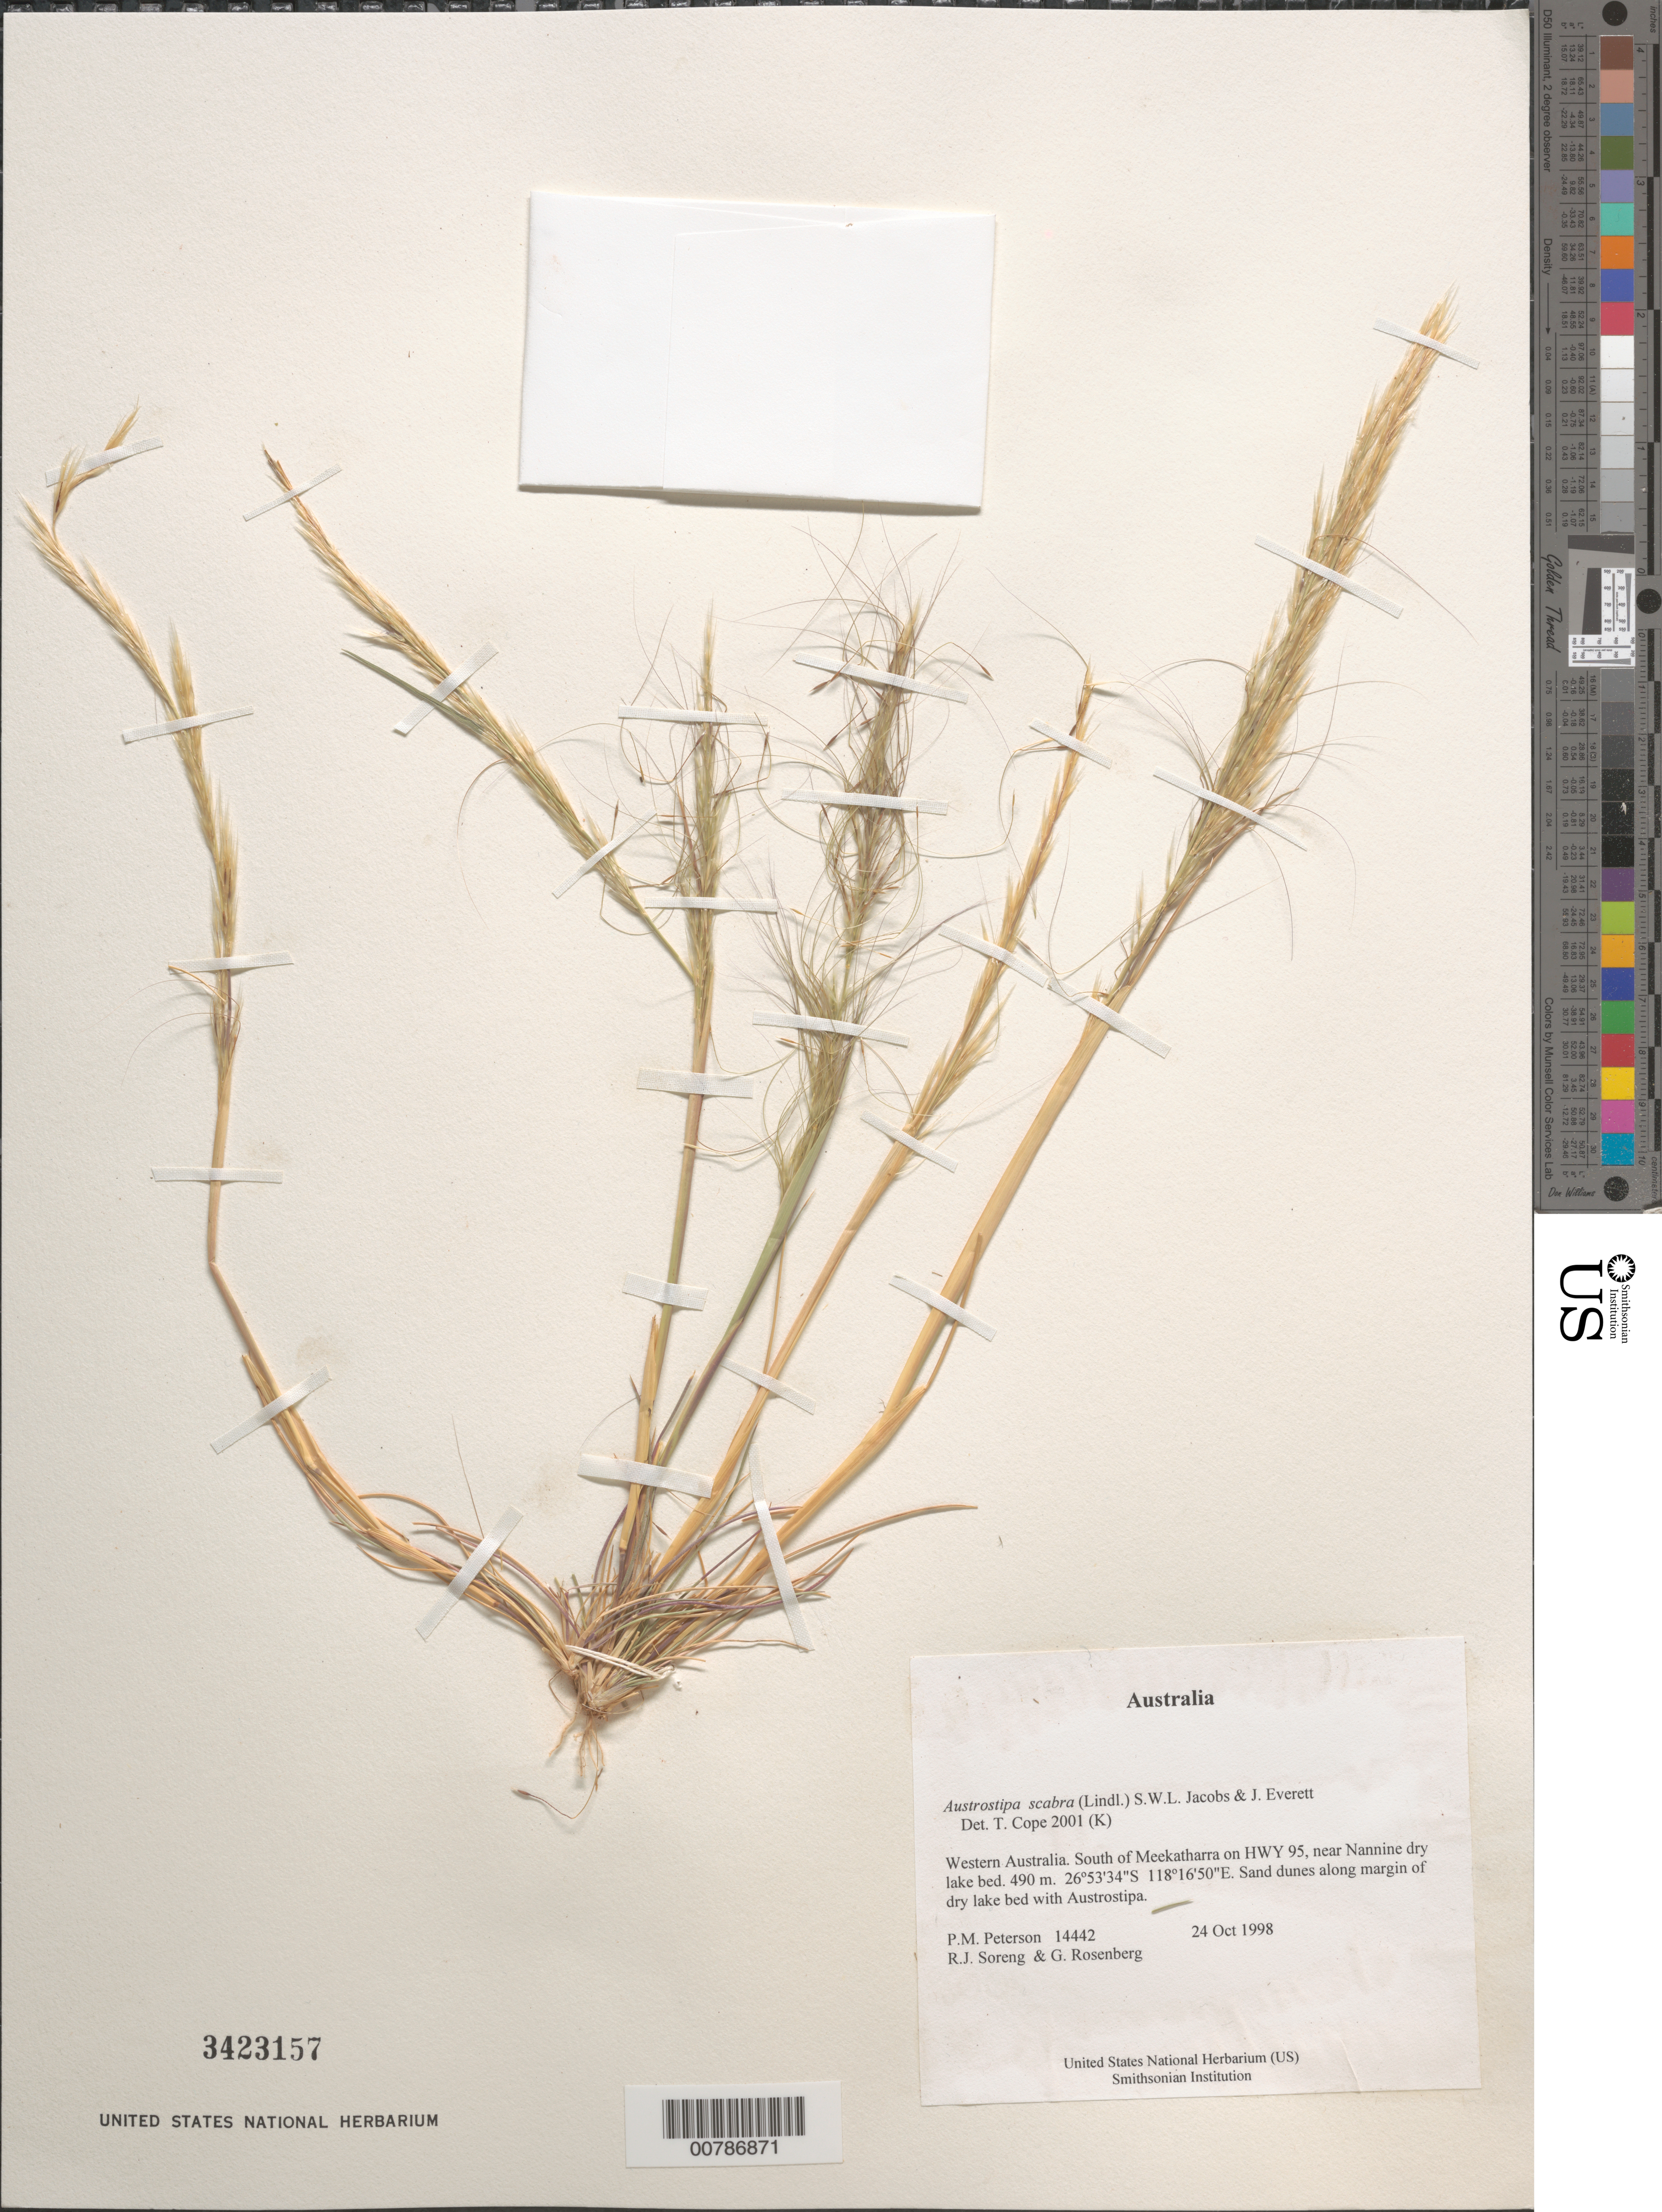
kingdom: Plantae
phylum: Tracheophyta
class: Liliopsida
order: Poales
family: Poaceae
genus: Austrostipa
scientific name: Austrostipa scabra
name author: (Lindl.) S.W.L. Jacobs & J. Everett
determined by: Cope, T. A.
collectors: P. M. Peterson, R. J. Soreng & G. Rosenberg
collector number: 14442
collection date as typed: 24 Oct 1998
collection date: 1998-10-24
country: Australia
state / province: Western Australia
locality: South of Meekatharra on HWY 95, near Nannine dry lake bed.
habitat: Sand dunes along margin of dry lake bed with Austrostipa.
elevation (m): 490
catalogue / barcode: US 3423157